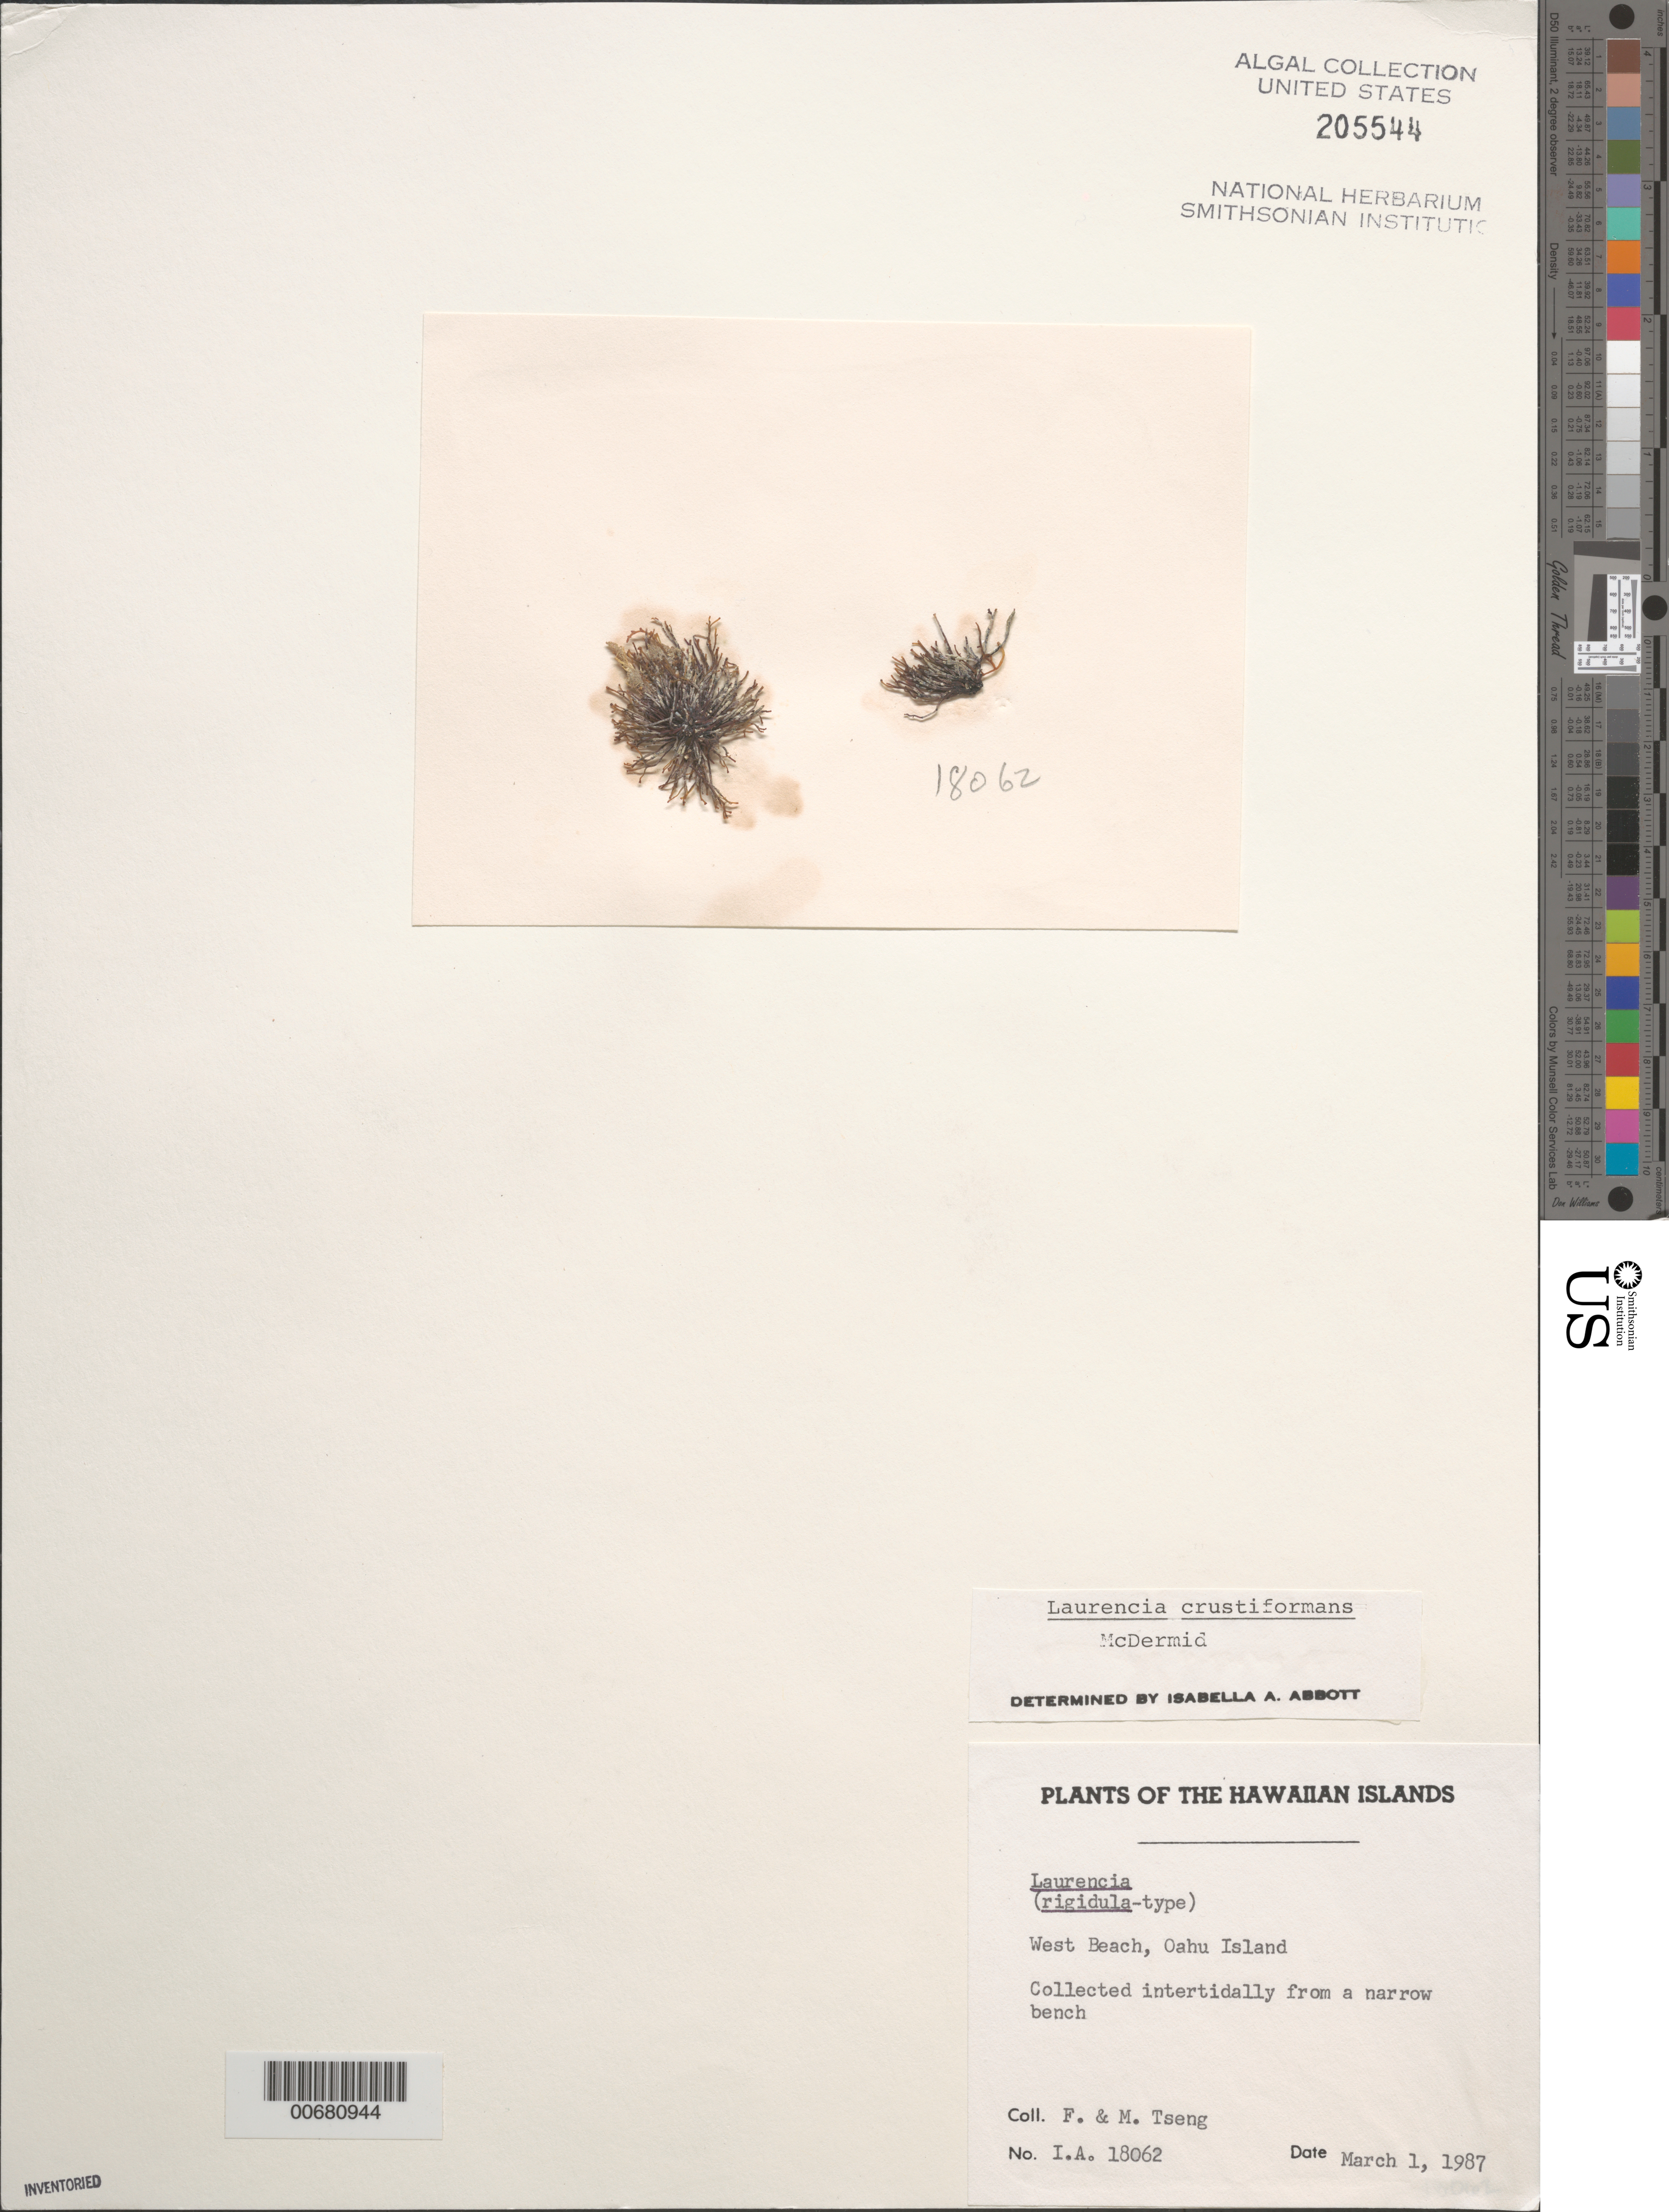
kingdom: Plantae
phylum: Rhodophyta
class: Florideophyceae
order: Ceramiales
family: Rhodomelaceae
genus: Palisada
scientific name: Palisada crustiformans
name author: (McDermid) A.R. Sherwood et al.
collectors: F. Tseng & M. Tseng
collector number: IAA 18062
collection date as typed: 01 Mar 1987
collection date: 1987-03-01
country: United States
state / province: Hawaii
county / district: Honolulu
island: Oahu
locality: West Beach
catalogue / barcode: US 205544